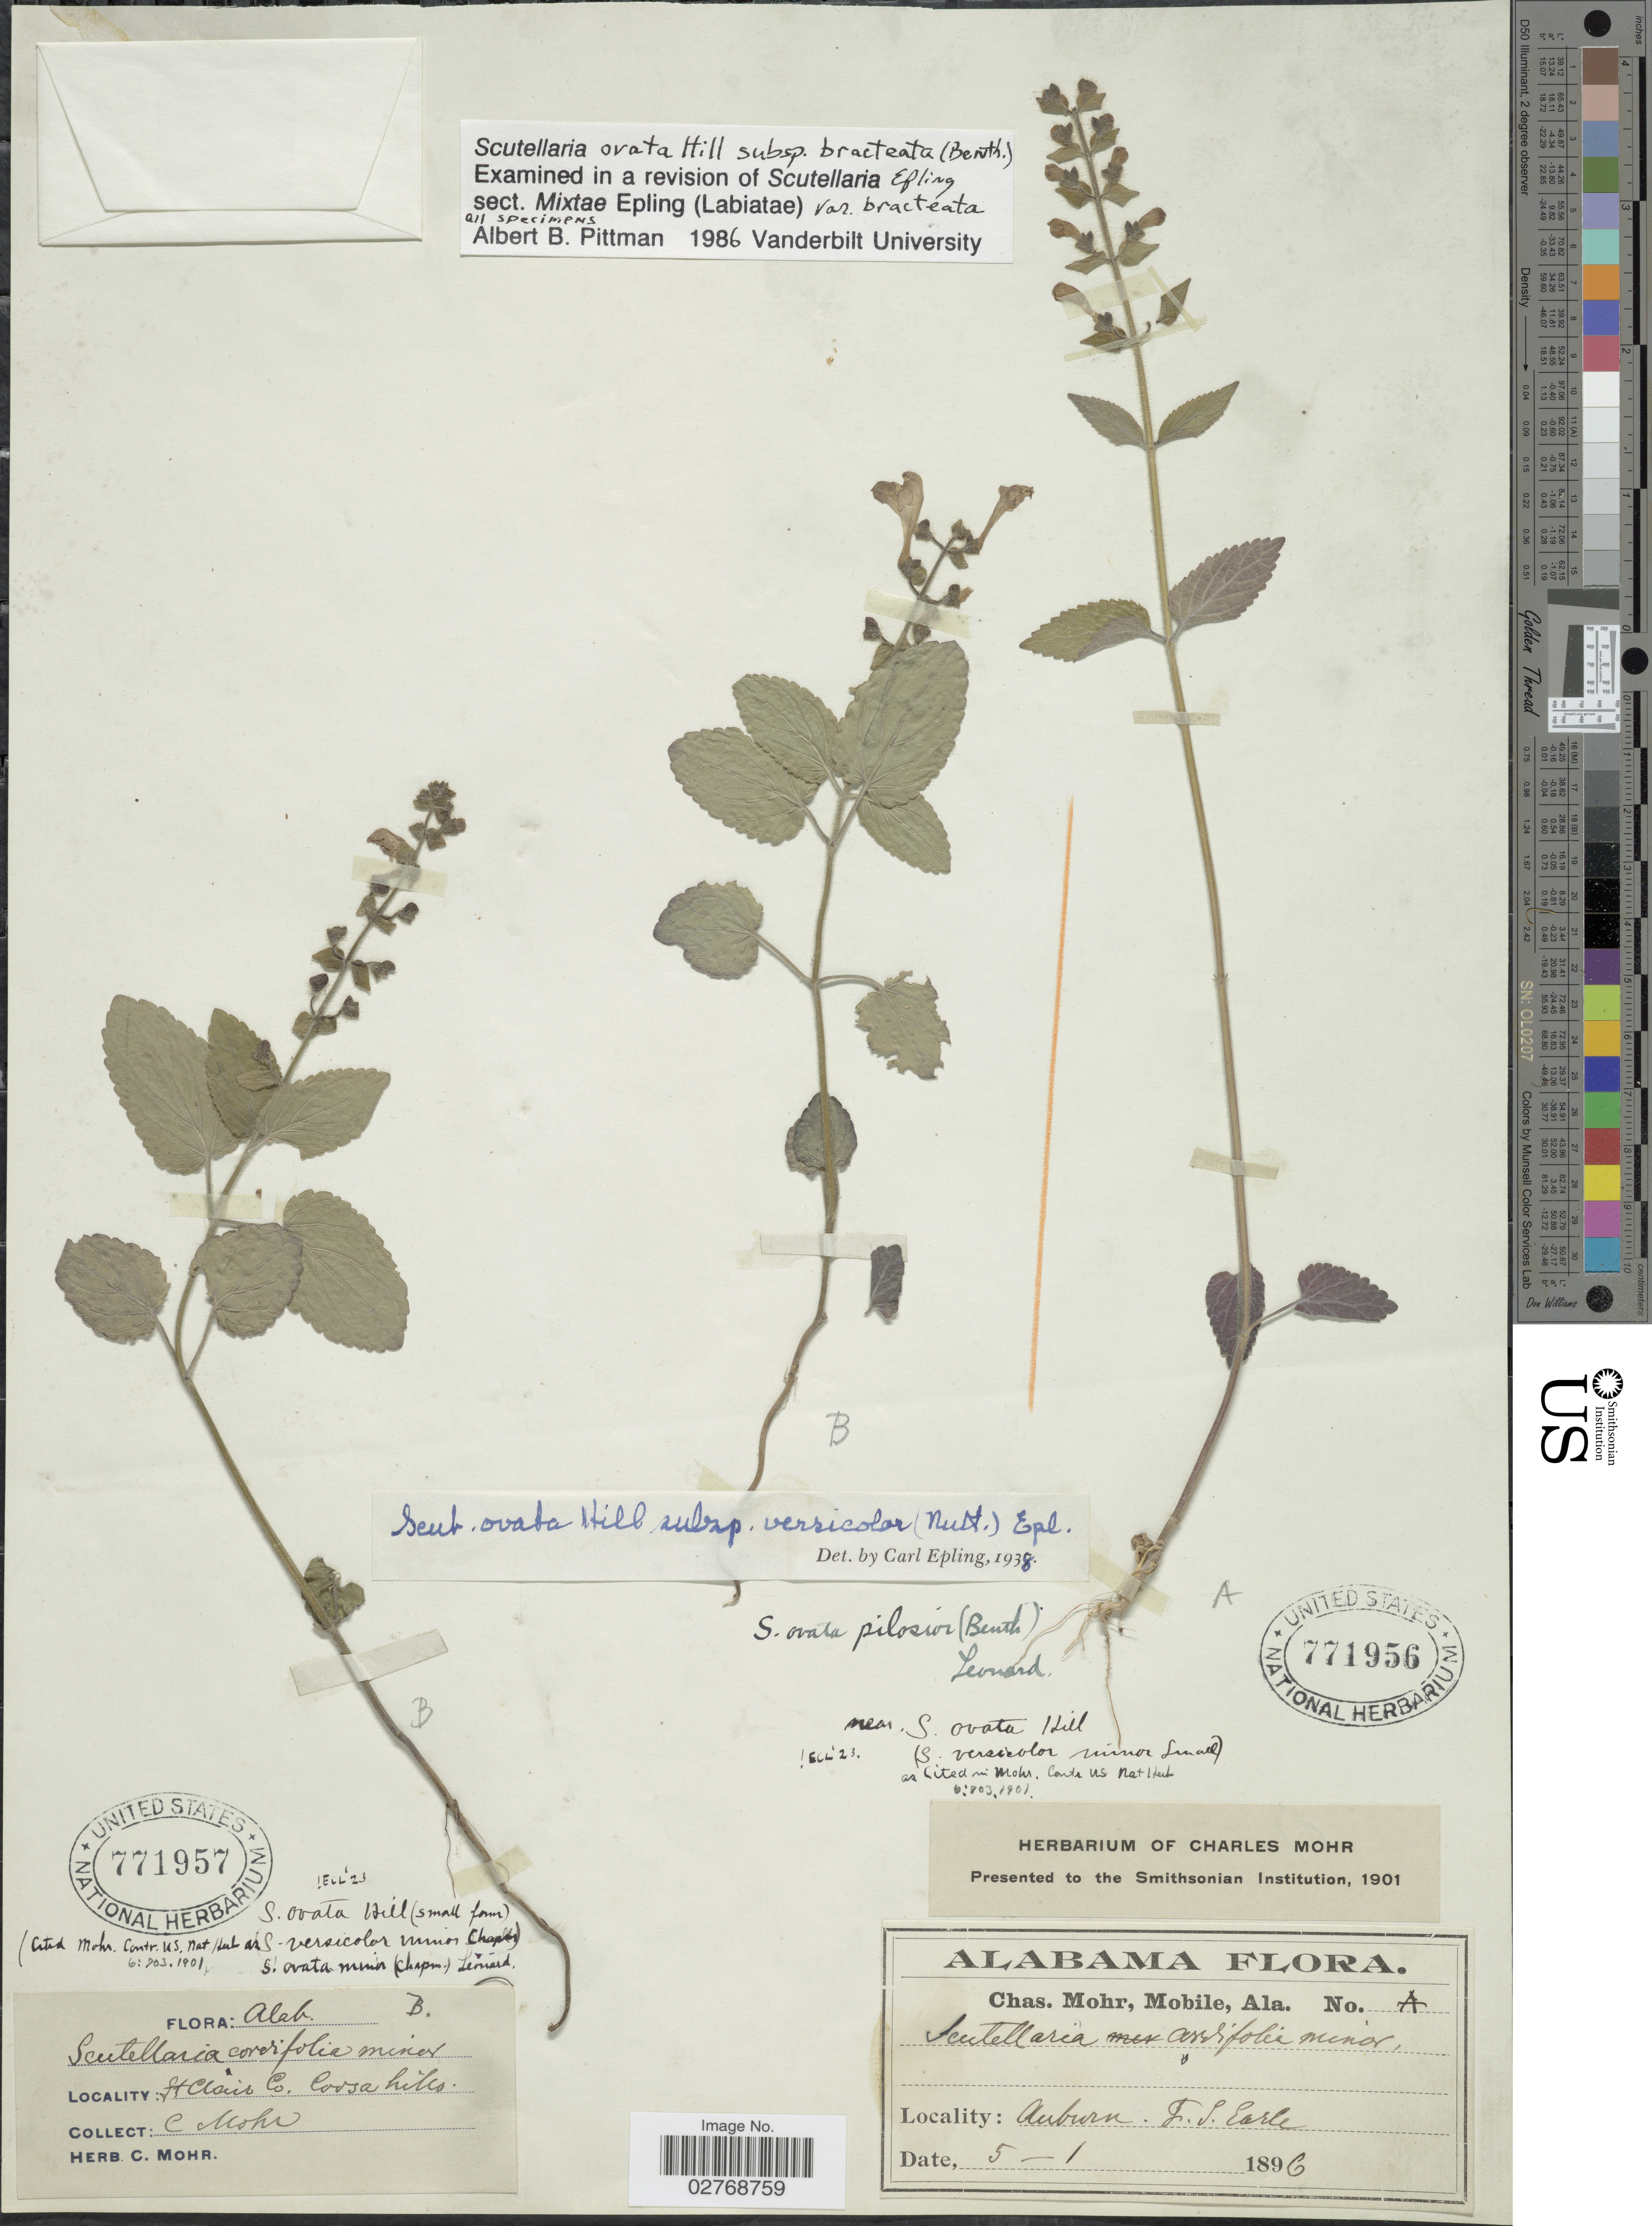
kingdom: Plantae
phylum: Tracheophyta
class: Magnoliopsida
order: Lamiales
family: Lamiaceae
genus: Scutellaria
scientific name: Scutellaria ovata subsp. bracteata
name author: (Benth.) Epling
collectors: F. S. Earle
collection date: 1896-01-05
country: United States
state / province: Alabama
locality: Auburn.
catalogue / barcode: US 771956